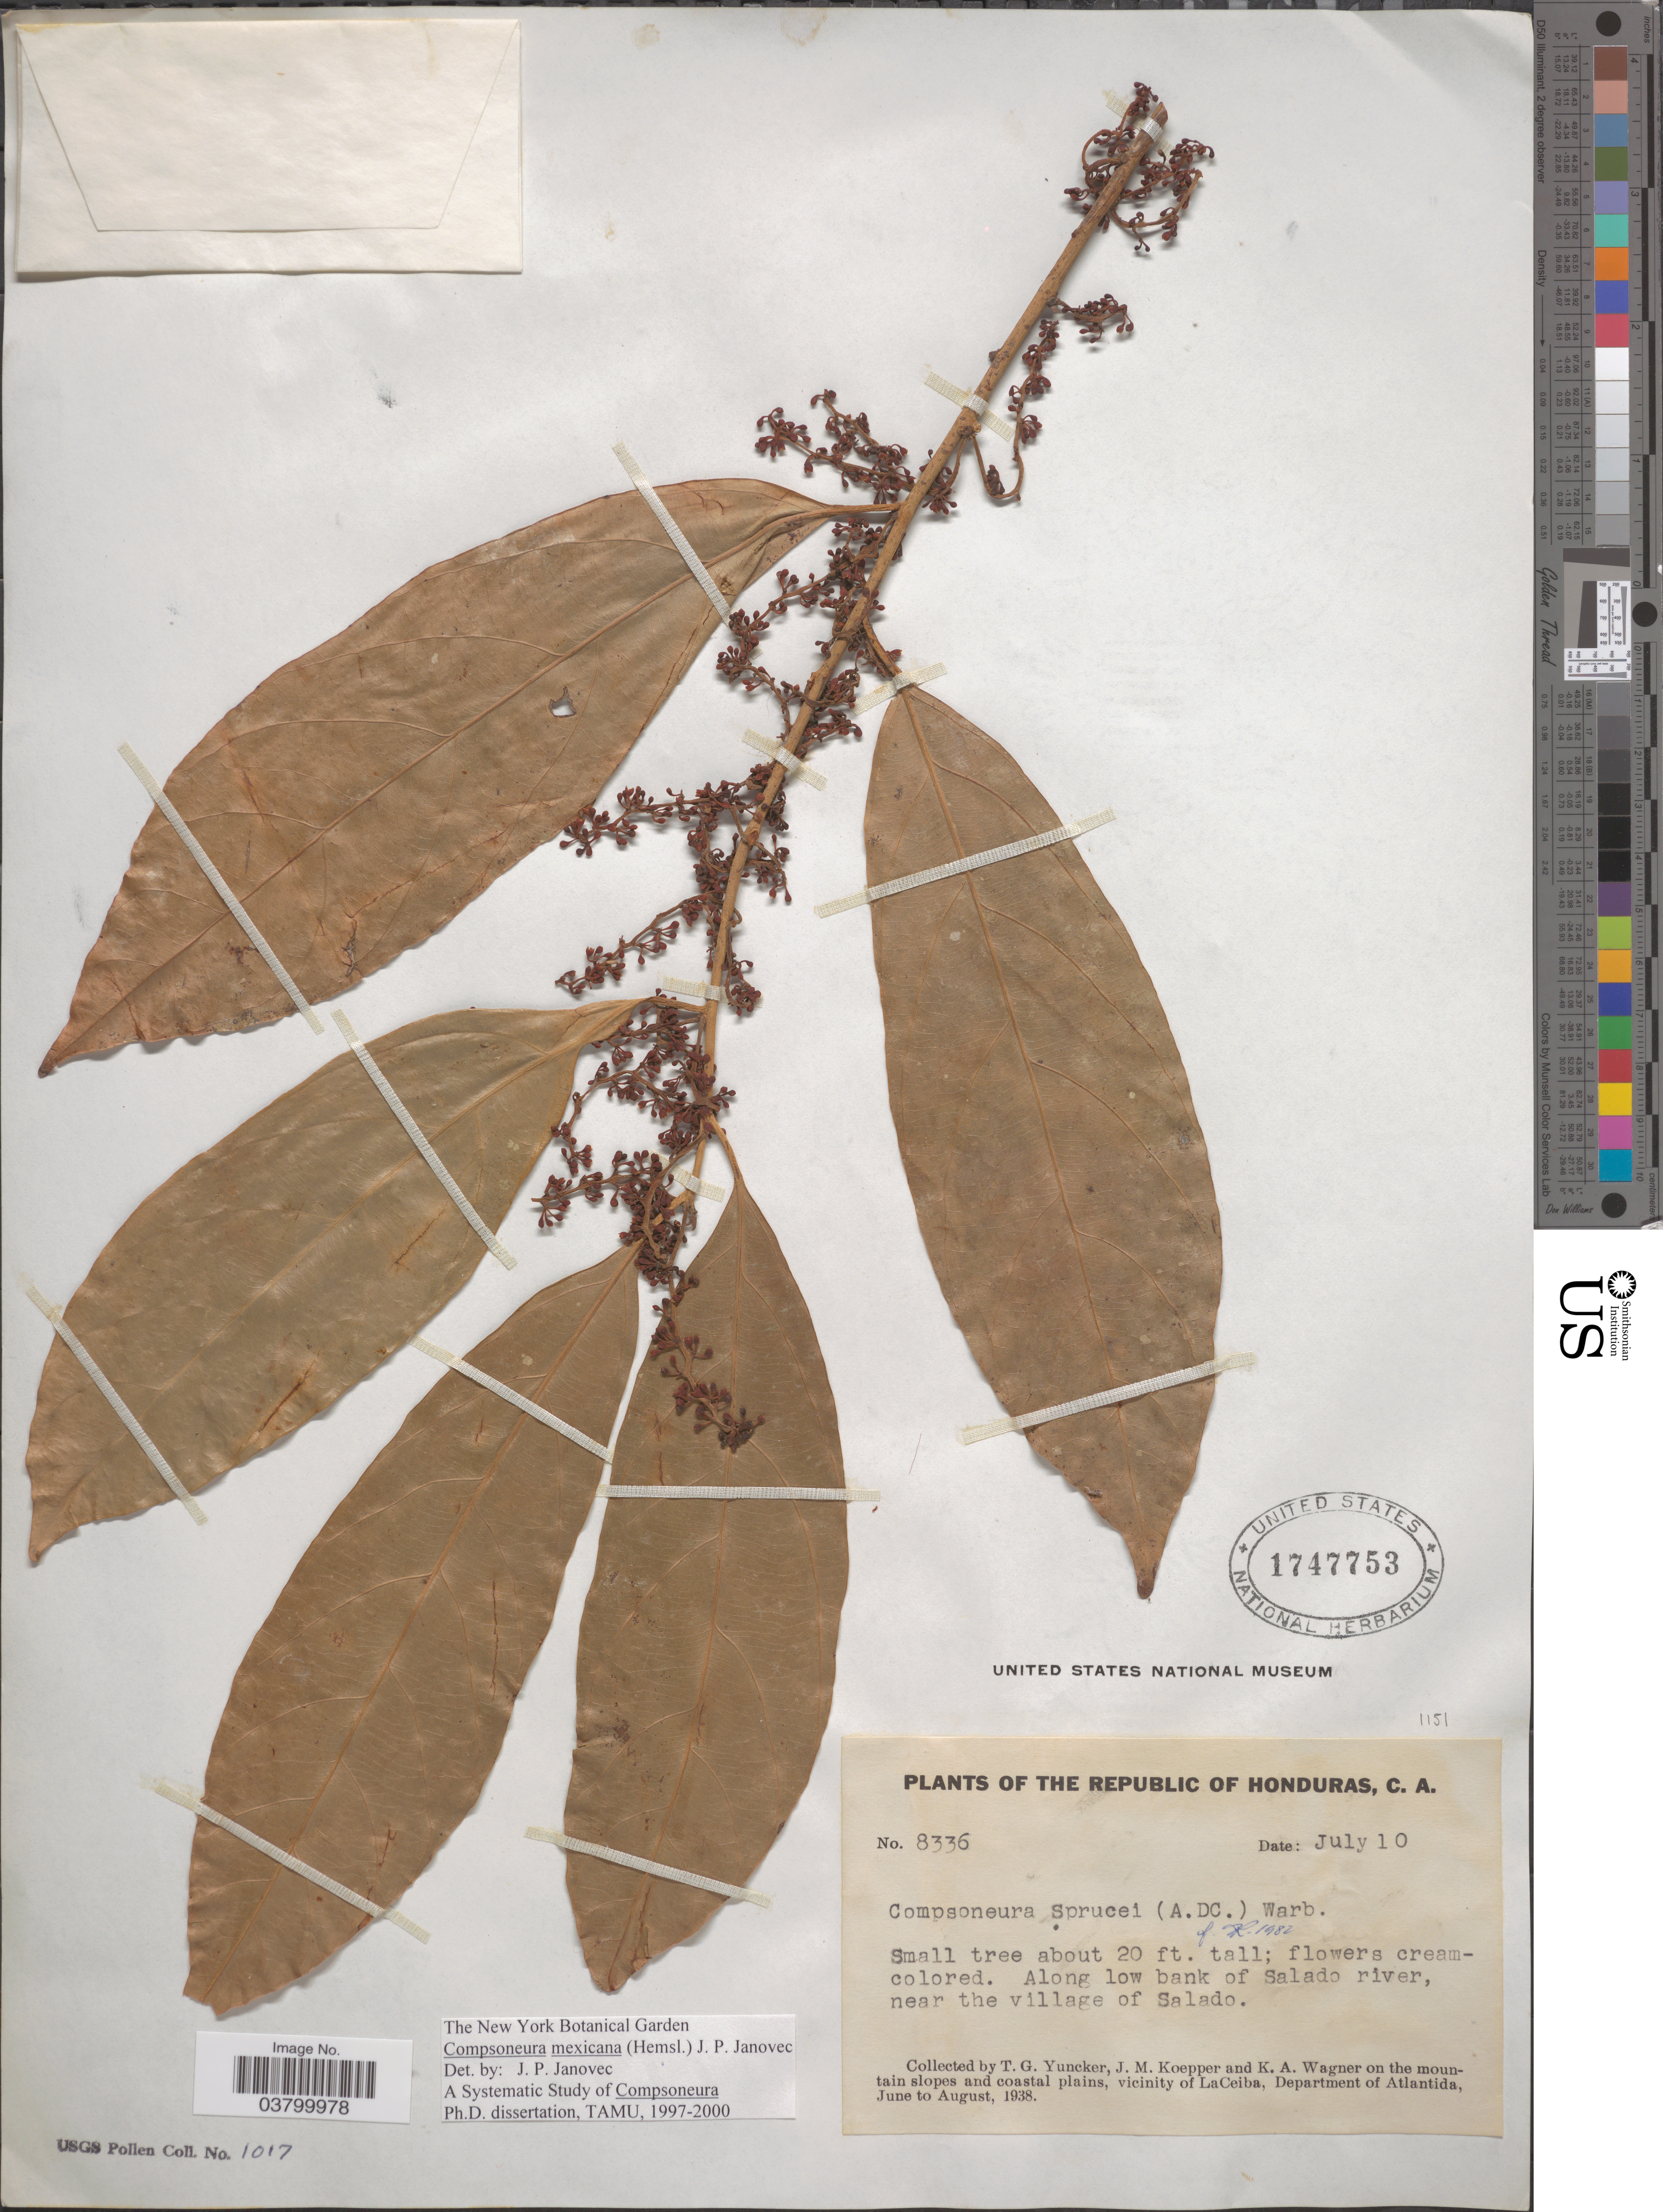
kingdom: Plantae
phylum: Tracheophyta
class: Magnoliopsida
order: Magnoliales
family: Myristicaceae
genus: Compsoneura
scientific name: Compsoneura sprucei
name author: (A. DC.) Warb.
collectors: T. G. Yuncker, J. M. Koepper & K. A. Wagner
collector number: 8336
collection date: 1938-07-10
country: Honduras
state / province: Atlantida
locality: Along low bank of Salado river, near the village of Salado. On the mountains slopes and coastal plains, vicinity of LaCeiba, Department of Atlantida.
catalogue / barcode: US 1747753